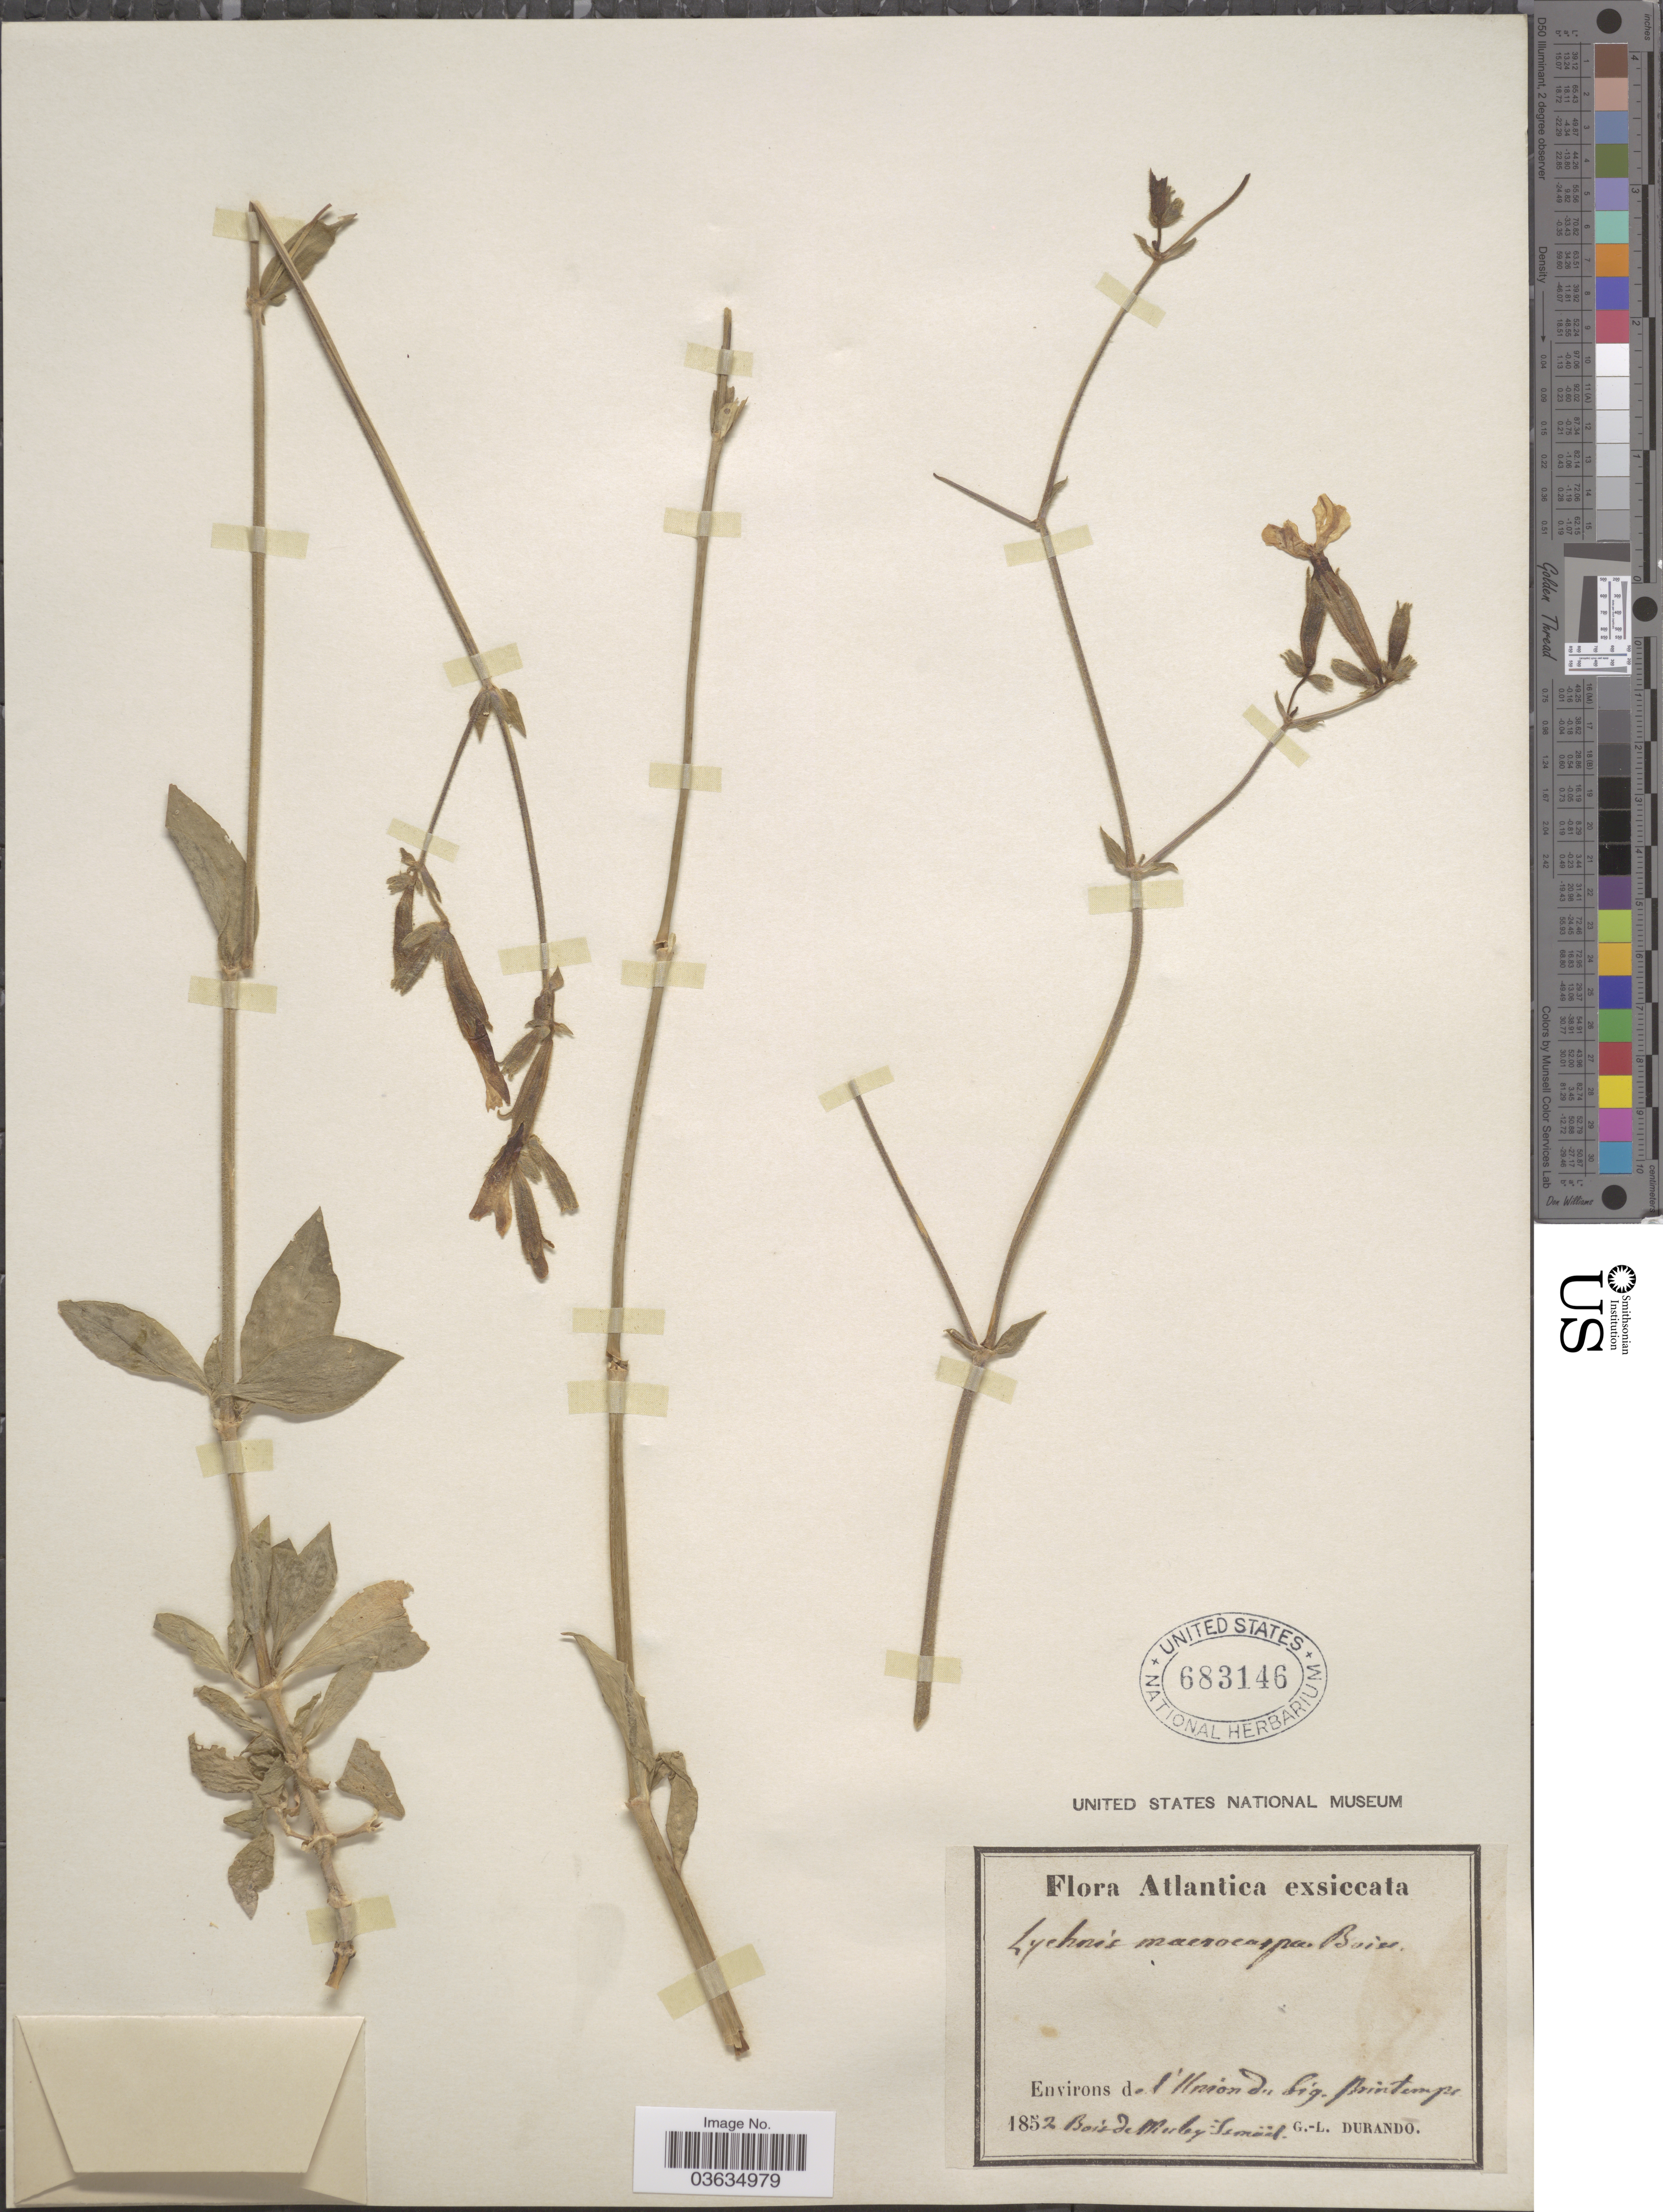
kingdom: Plantae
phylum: Tracheophyta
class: Magnoliopsida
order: Caryophyllales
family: Caryophyllaceae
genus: Silene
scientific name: Silene sp.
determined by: Strong, Mark T., (BOT), Smithsonian Institution - National Museum of Natural History (UNITED STATES)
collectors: G. Durando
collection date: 1852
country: Algeria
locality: Atlantica. Environs de l'Union du Sig. Printemps. Bois de Muby Semäel.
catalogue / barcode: US 683146